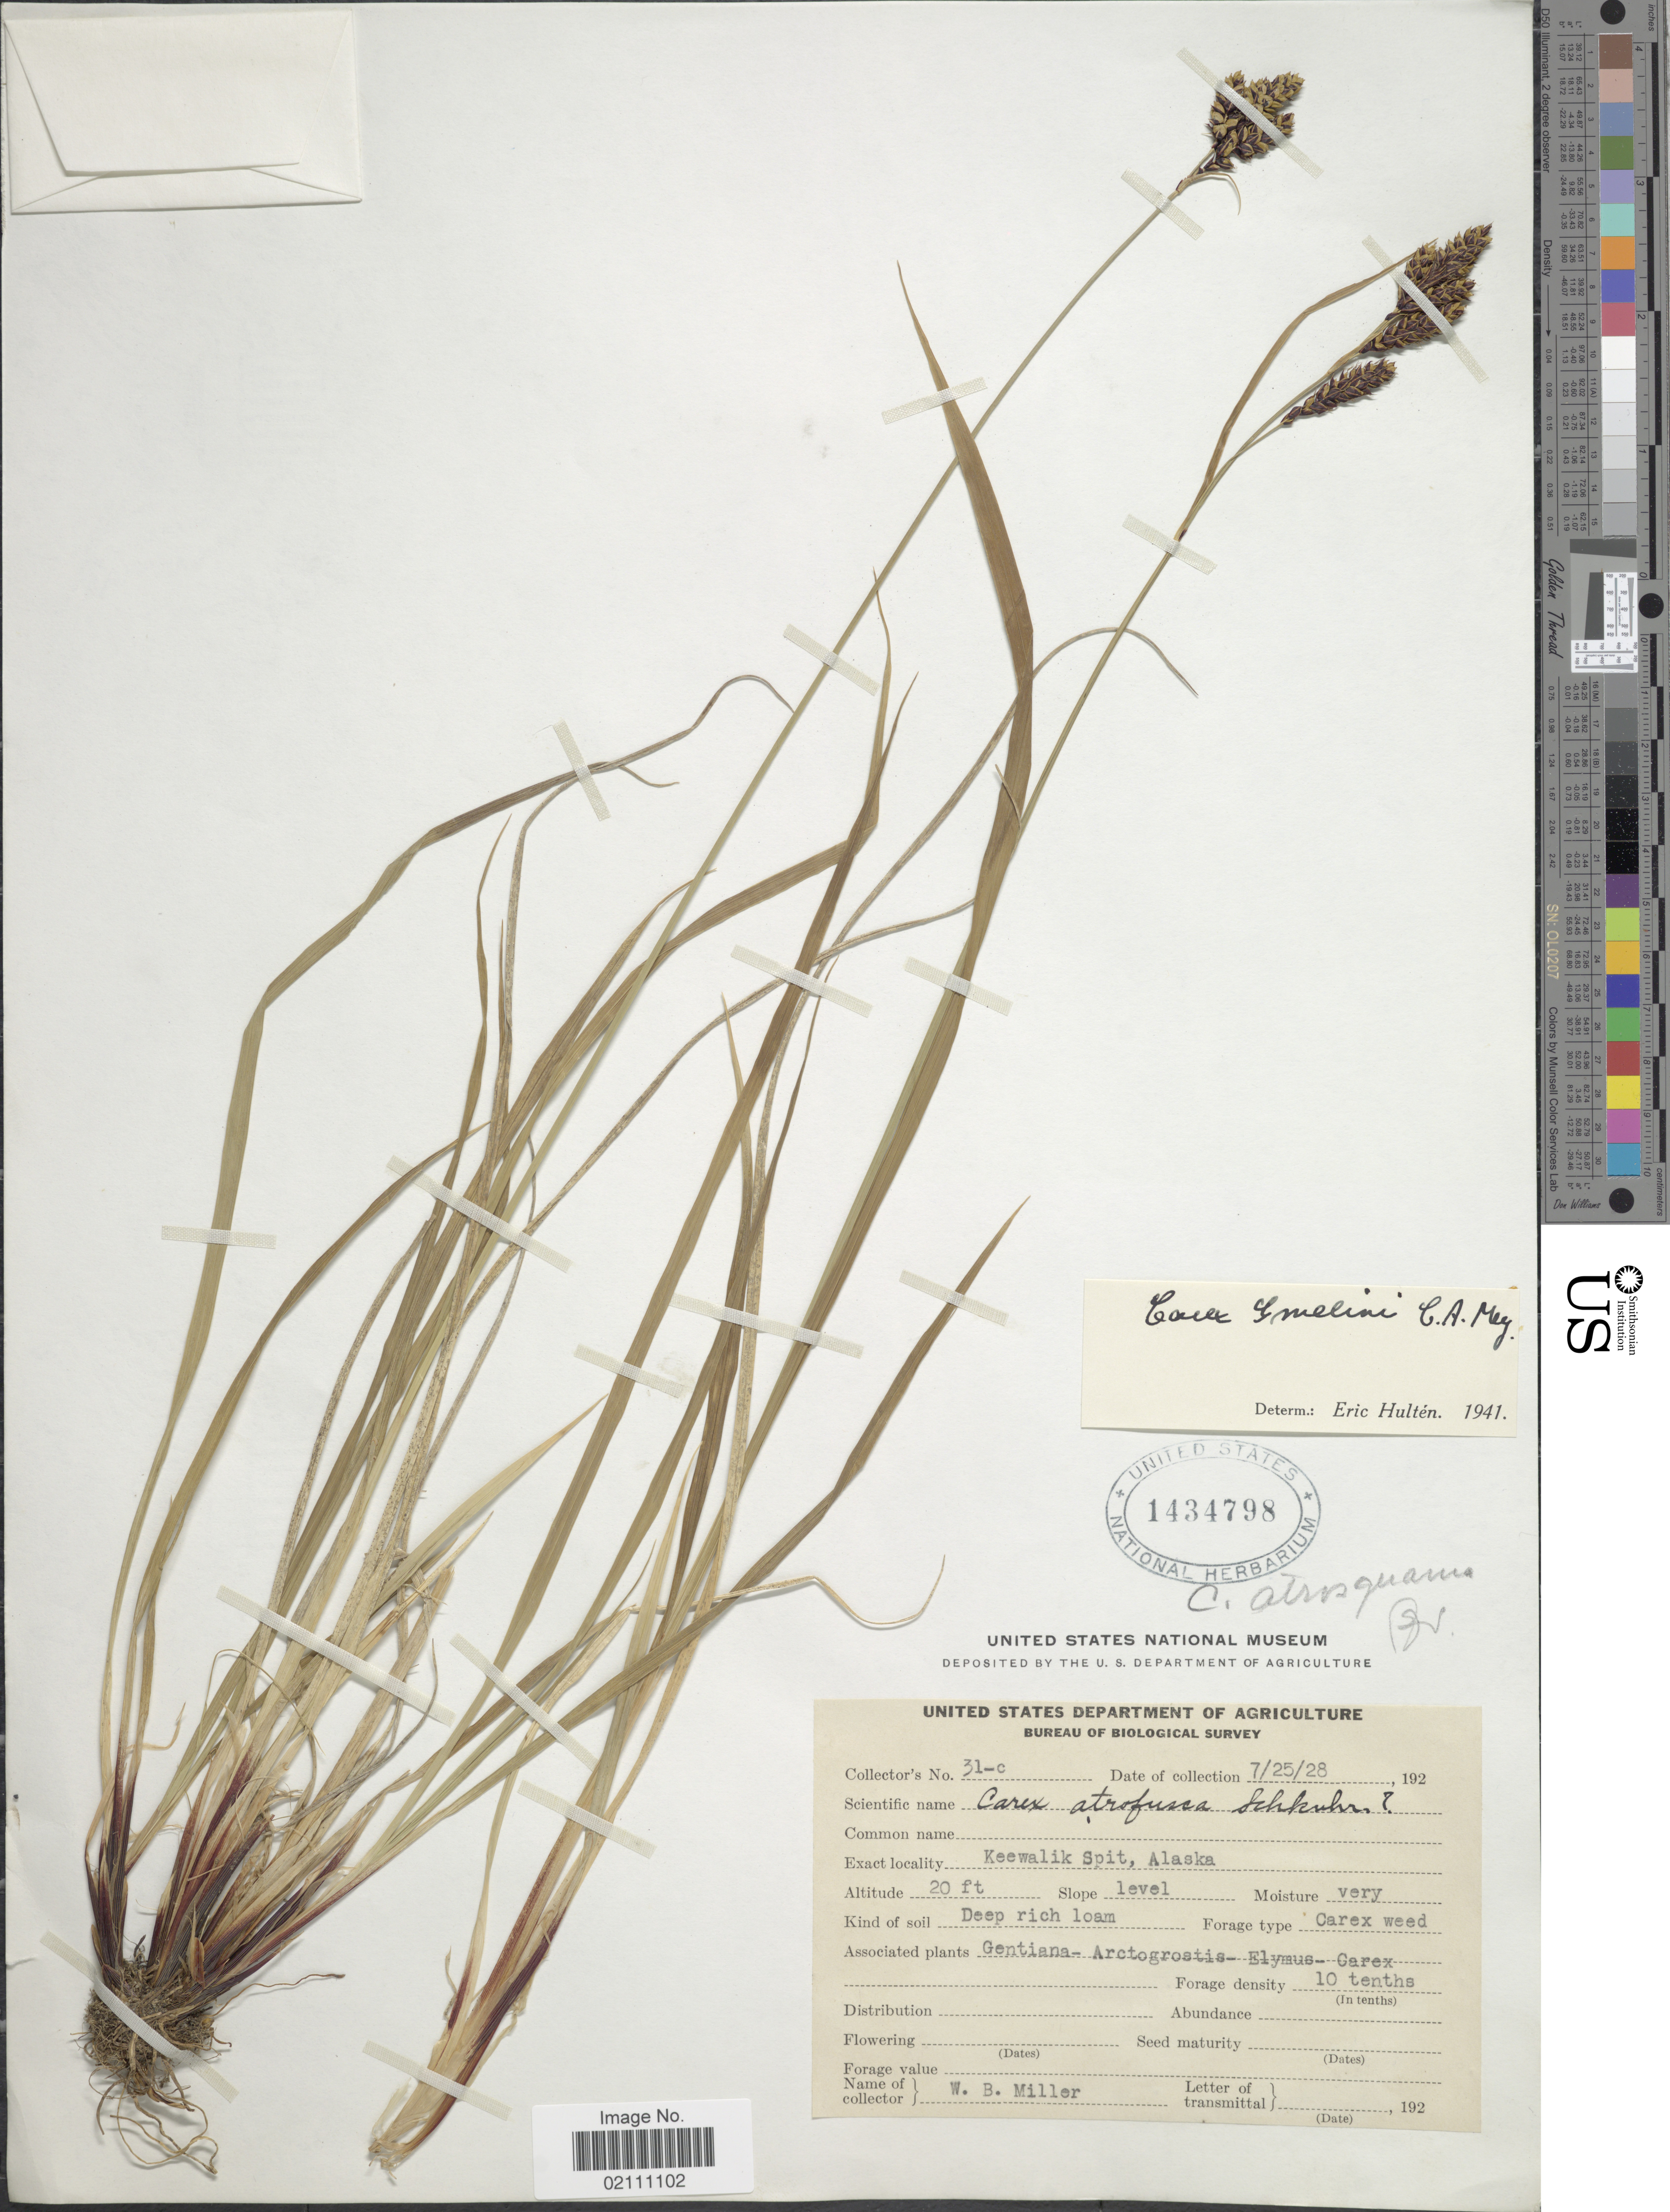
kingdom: Plantae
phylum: Tracheophyta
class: Liliopsida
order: Poales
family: Cyperaceae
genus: Carex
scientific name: Carex gmelinii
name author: Hook. & Arn.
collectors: W. Miller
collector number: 31-c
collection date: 1928-07-25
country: United States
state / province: Alaska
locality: Keewalik Spti, Alaska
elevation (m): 6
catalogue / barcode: US 1434798